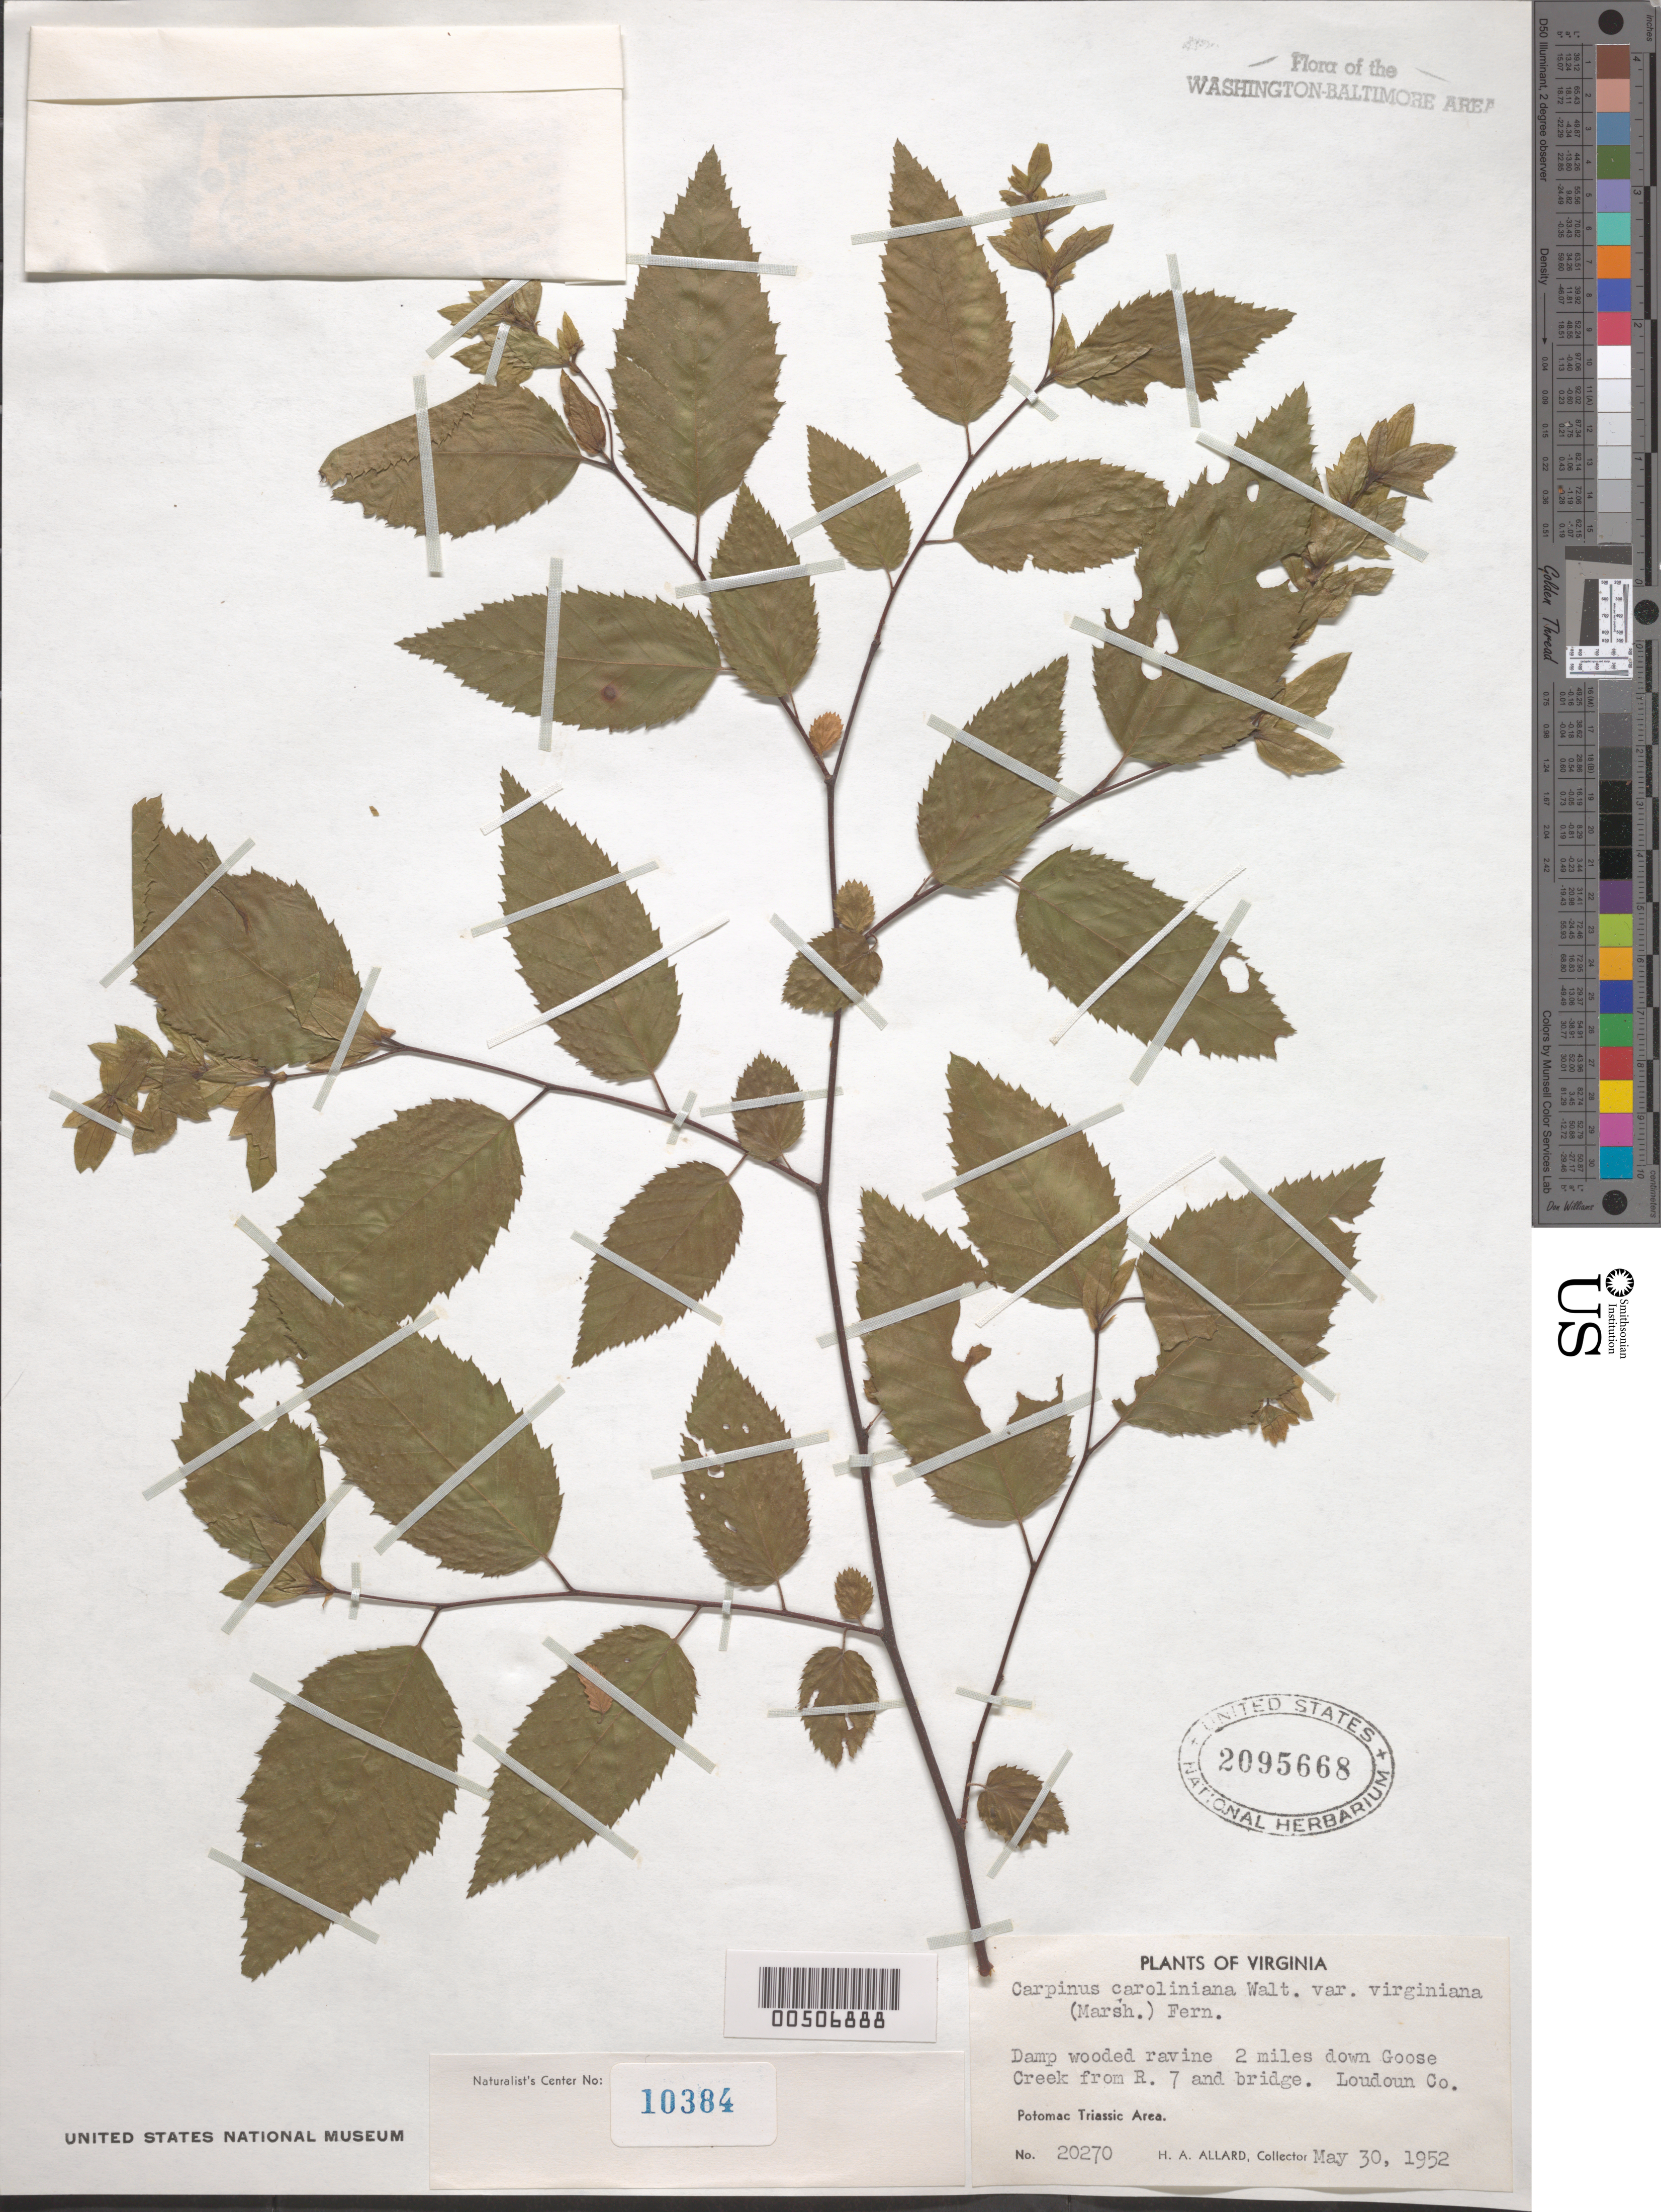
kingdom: Plantae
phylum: Tracheophyta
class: Magnoliopsida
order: Fagales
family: Betulaceae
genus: Carpinus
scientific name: Carpinus caroliniana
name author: Walter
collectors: H. A. Allard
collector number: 20270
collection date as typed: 30 May 1952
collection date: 1952-05-30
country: United States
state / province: Virginia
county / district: Loudoun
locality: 2 mi. down Goose Creek from Rte. 7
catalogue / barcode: US 2095668